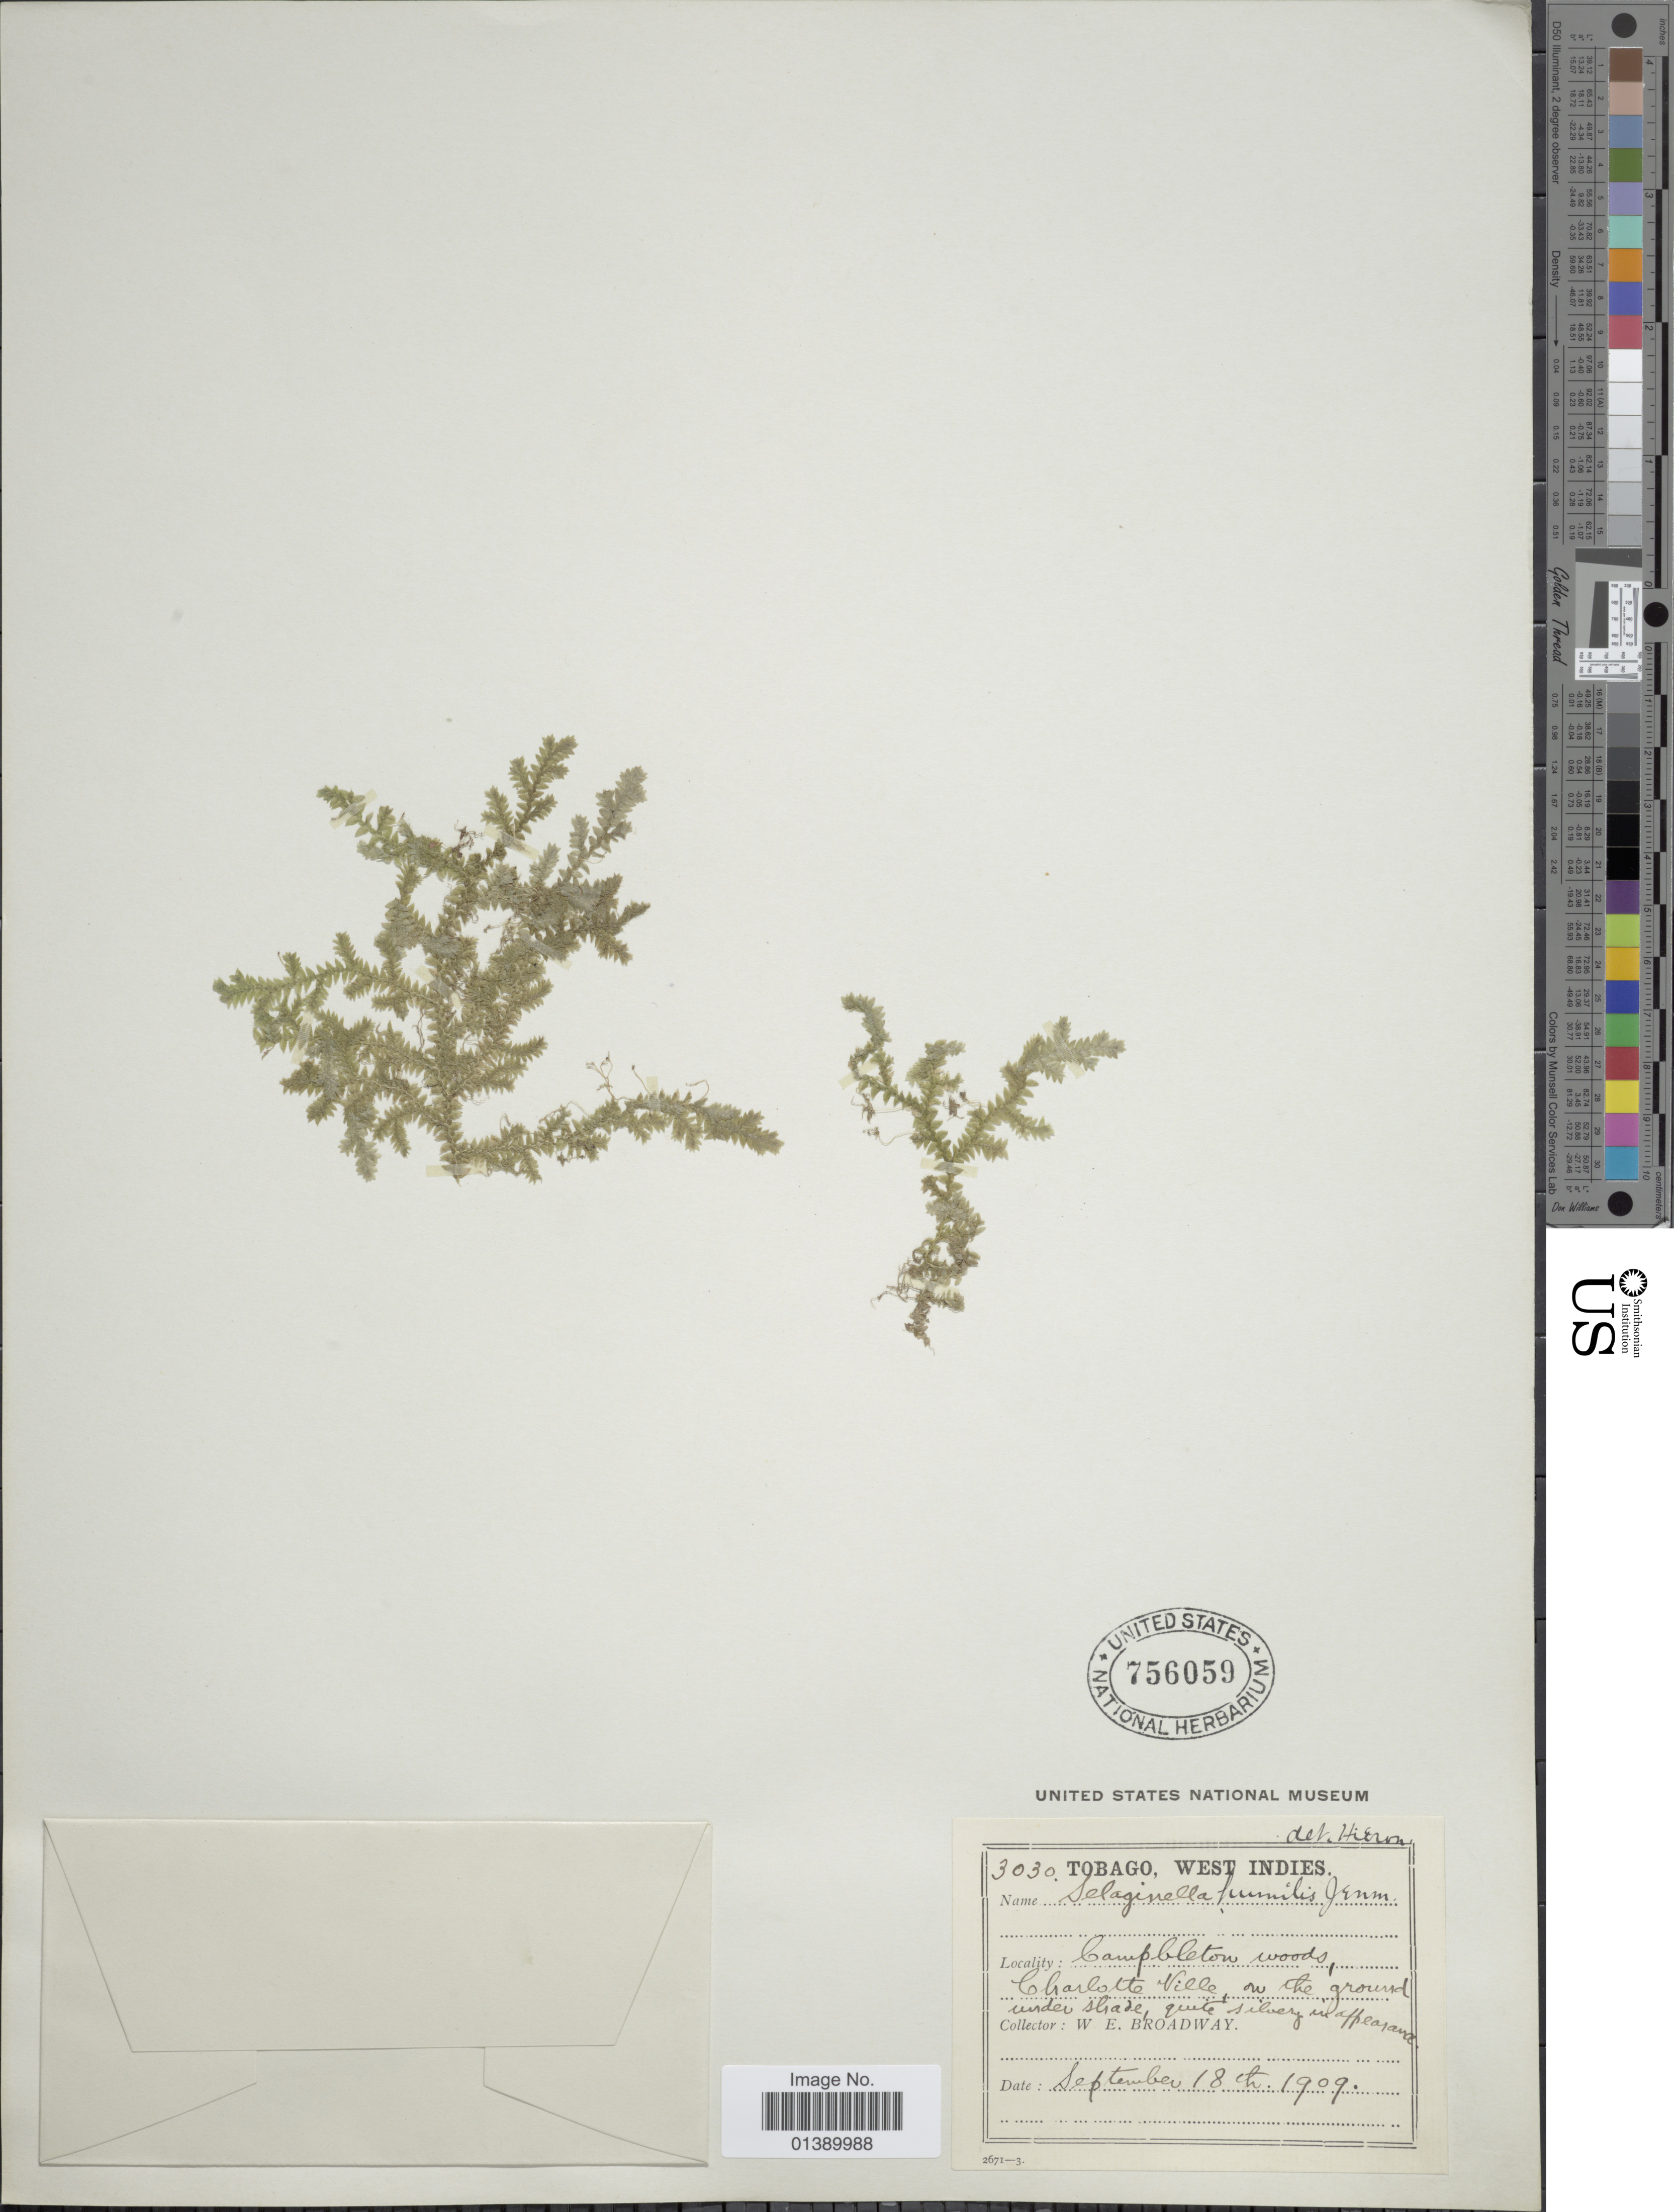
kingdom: Plantae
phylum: Tracheophyta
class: Lycopodiopsida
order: Selaginellales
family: Selaginellaceae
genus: Selaginella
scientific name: Selaginella trifurcata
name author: Baker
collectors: W. E. Broadway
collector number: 3030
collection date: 1909-09-18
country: Trinidad and Tobago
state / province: Tobago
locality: West Indies, Cambleton woods, Charlotteville, on the ground under shade, quite silvery in appearance.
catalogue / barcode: US 756059